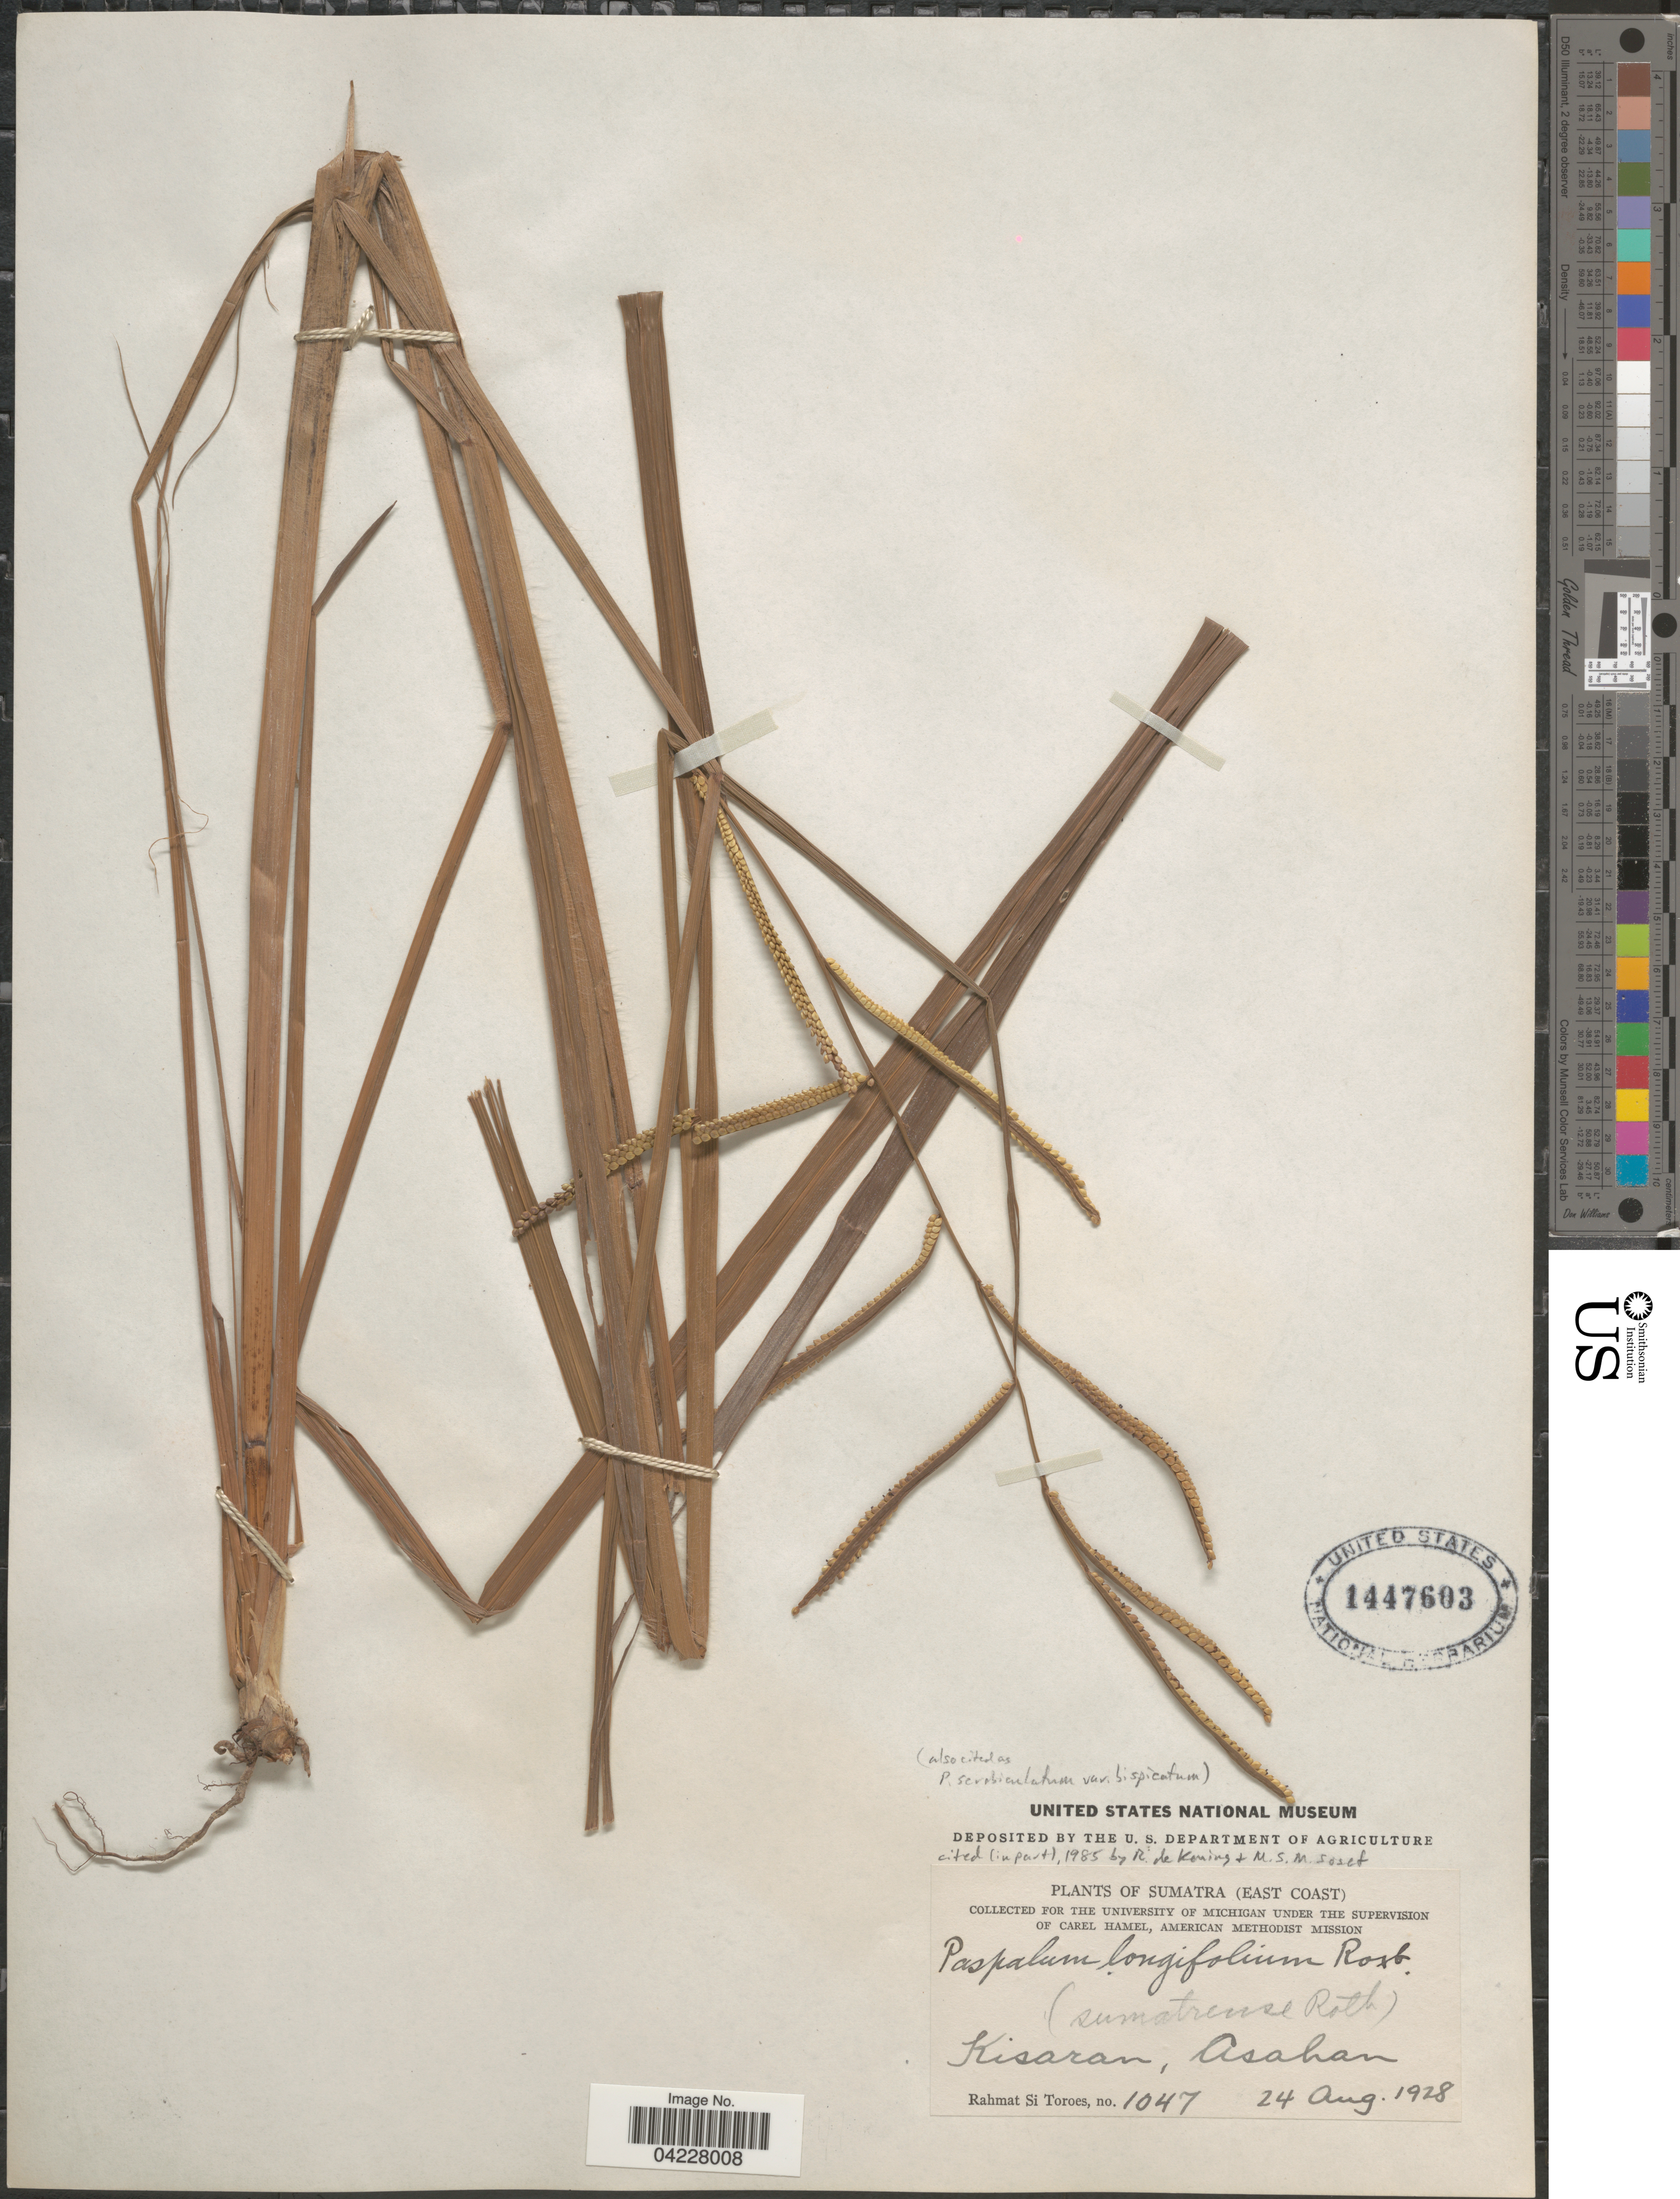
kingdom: Plantae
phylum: Tracheophyta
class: Liliopsida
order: Poales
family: Poaceae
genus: Paspalum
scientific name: Paspalum longifolium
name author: Roxb.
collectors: Rahmat Si Boeea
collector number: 1047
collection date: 1928-08-24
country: Indonesia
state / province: Sumatra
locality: (East Coast). Kisaran, Asahan.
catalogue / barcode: US 1447603